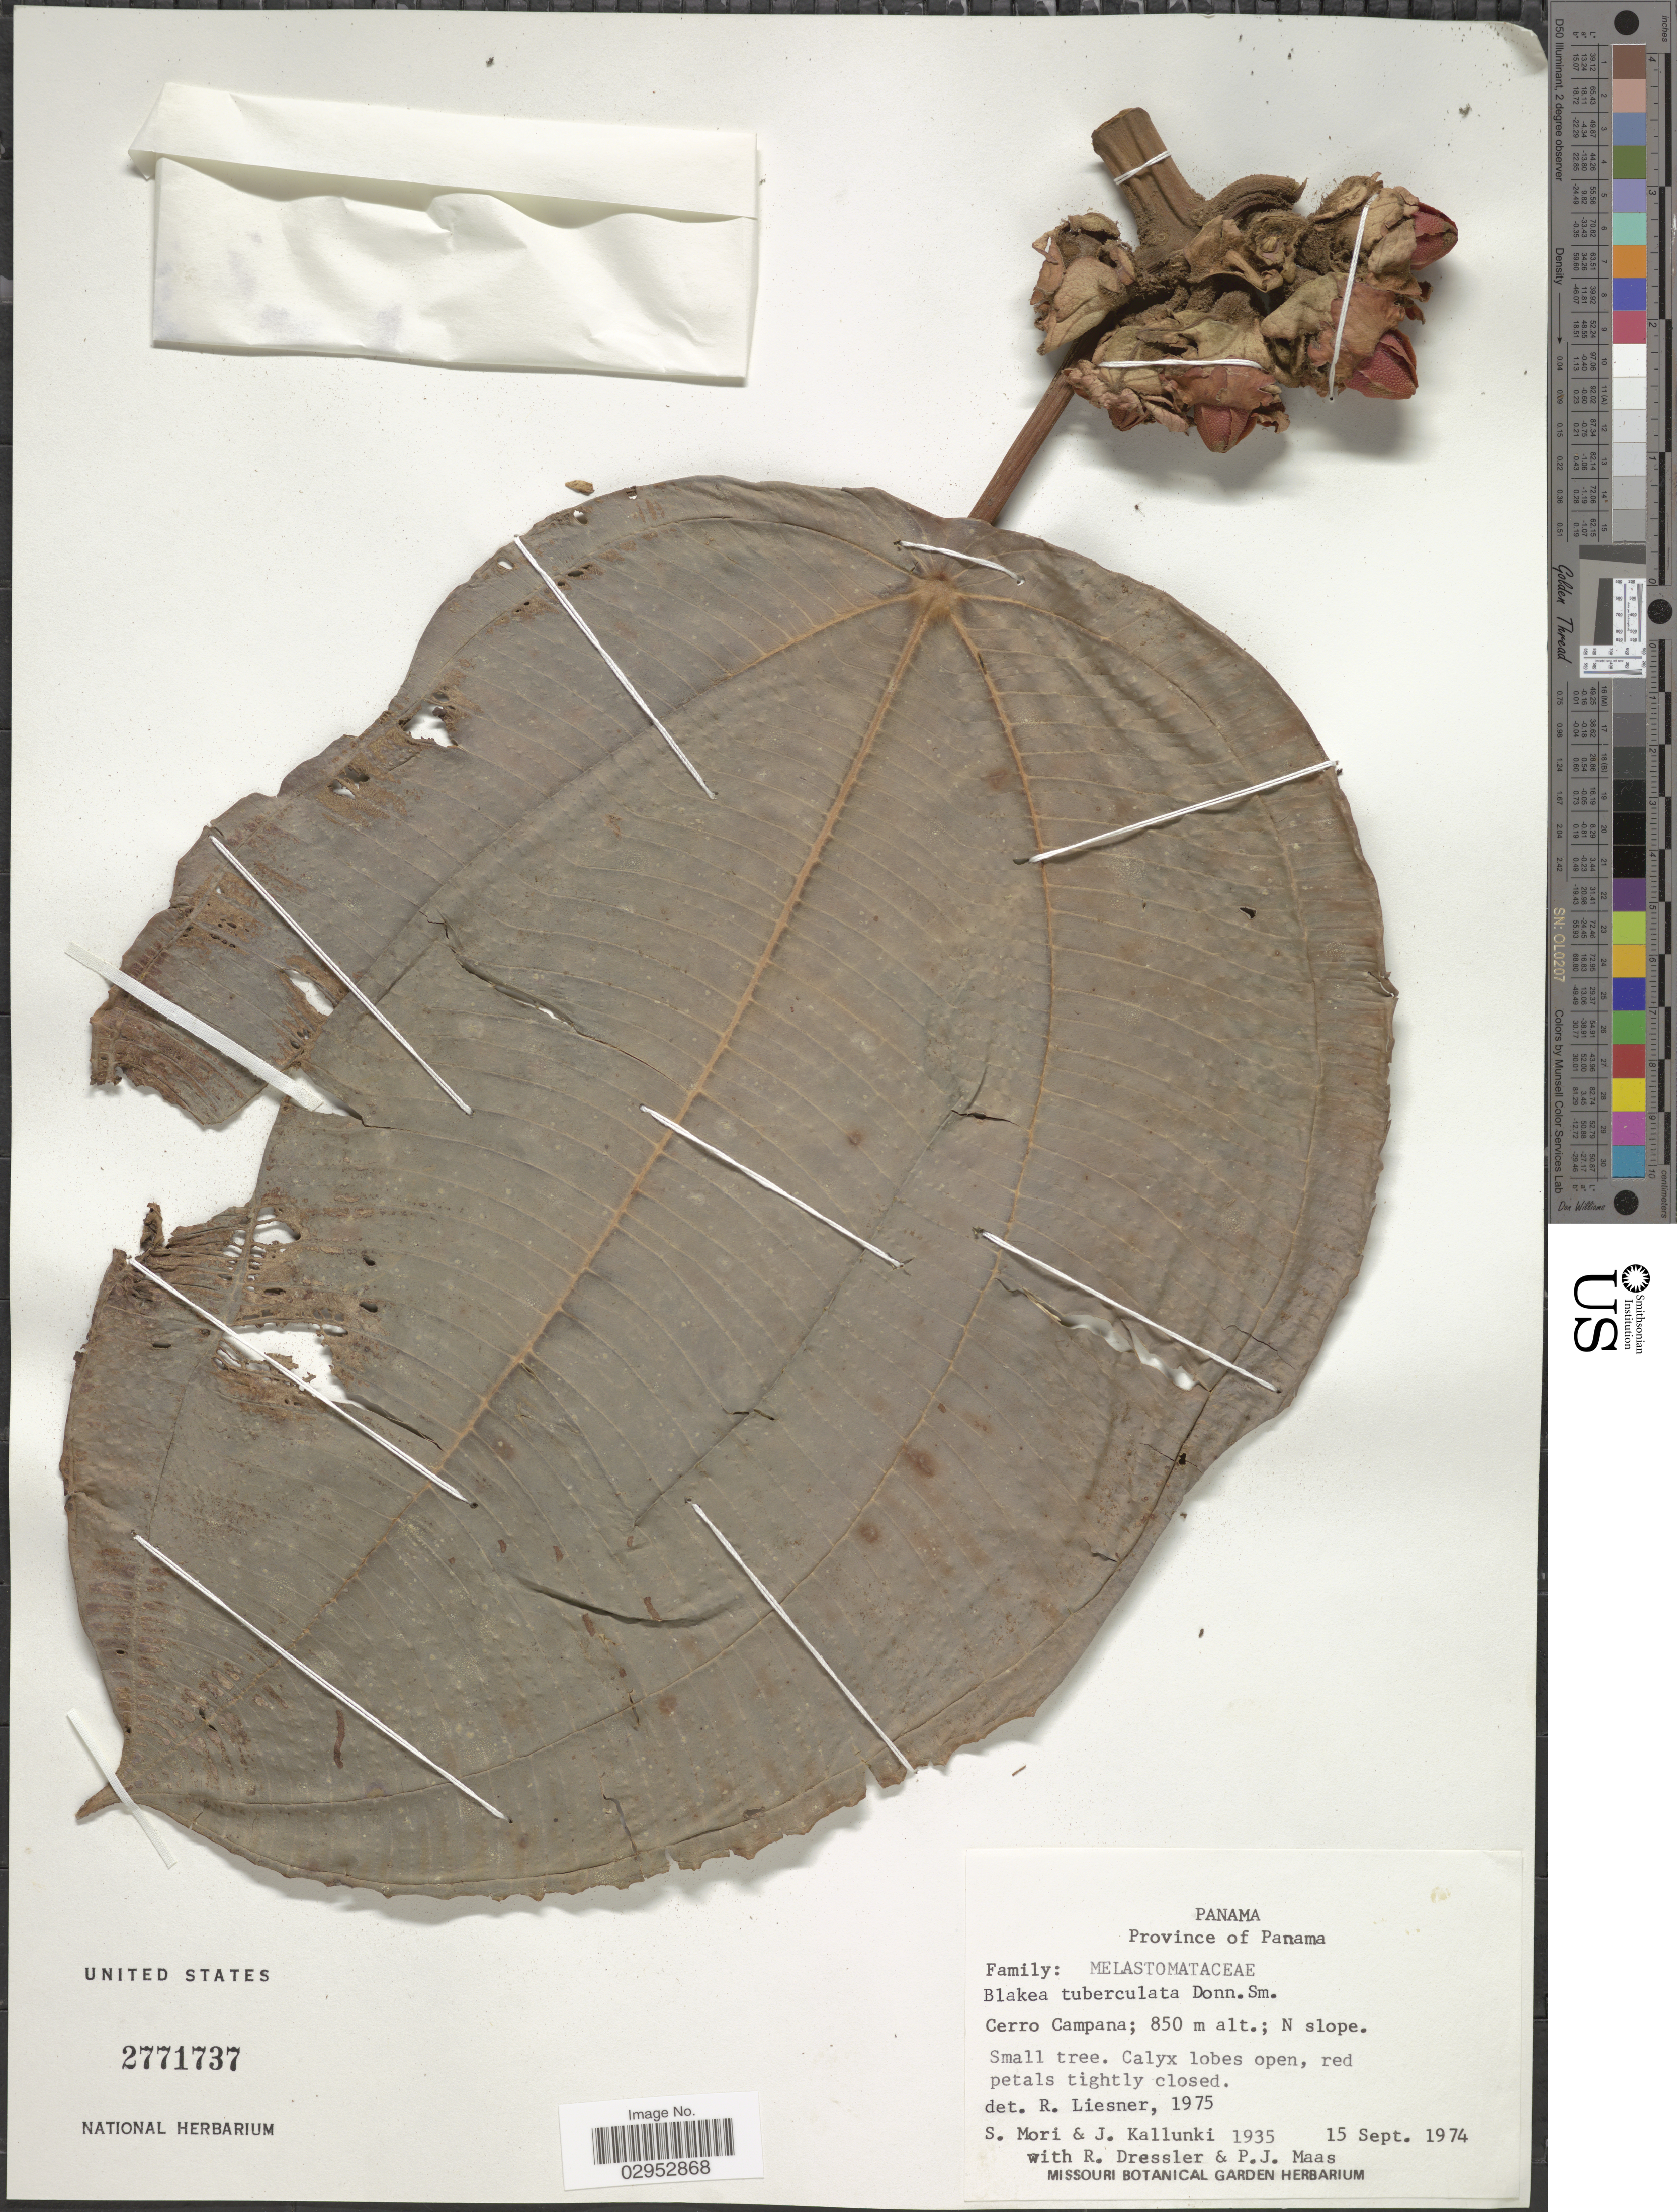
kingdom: Plantae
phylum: Tracheophyta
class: Magnoliopsida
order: Myrtales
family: Melastomataceae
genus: Blakea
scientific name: Blakea tuberculata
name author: Donn. Sm.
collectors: S. Mori, J. Kallunki, R. Dressler & P. Maas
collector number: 1935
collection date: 1974-09-15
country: Panama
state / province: Panamá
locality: Cerro Campana; N slope.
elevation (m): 850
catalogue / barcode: US 2771737